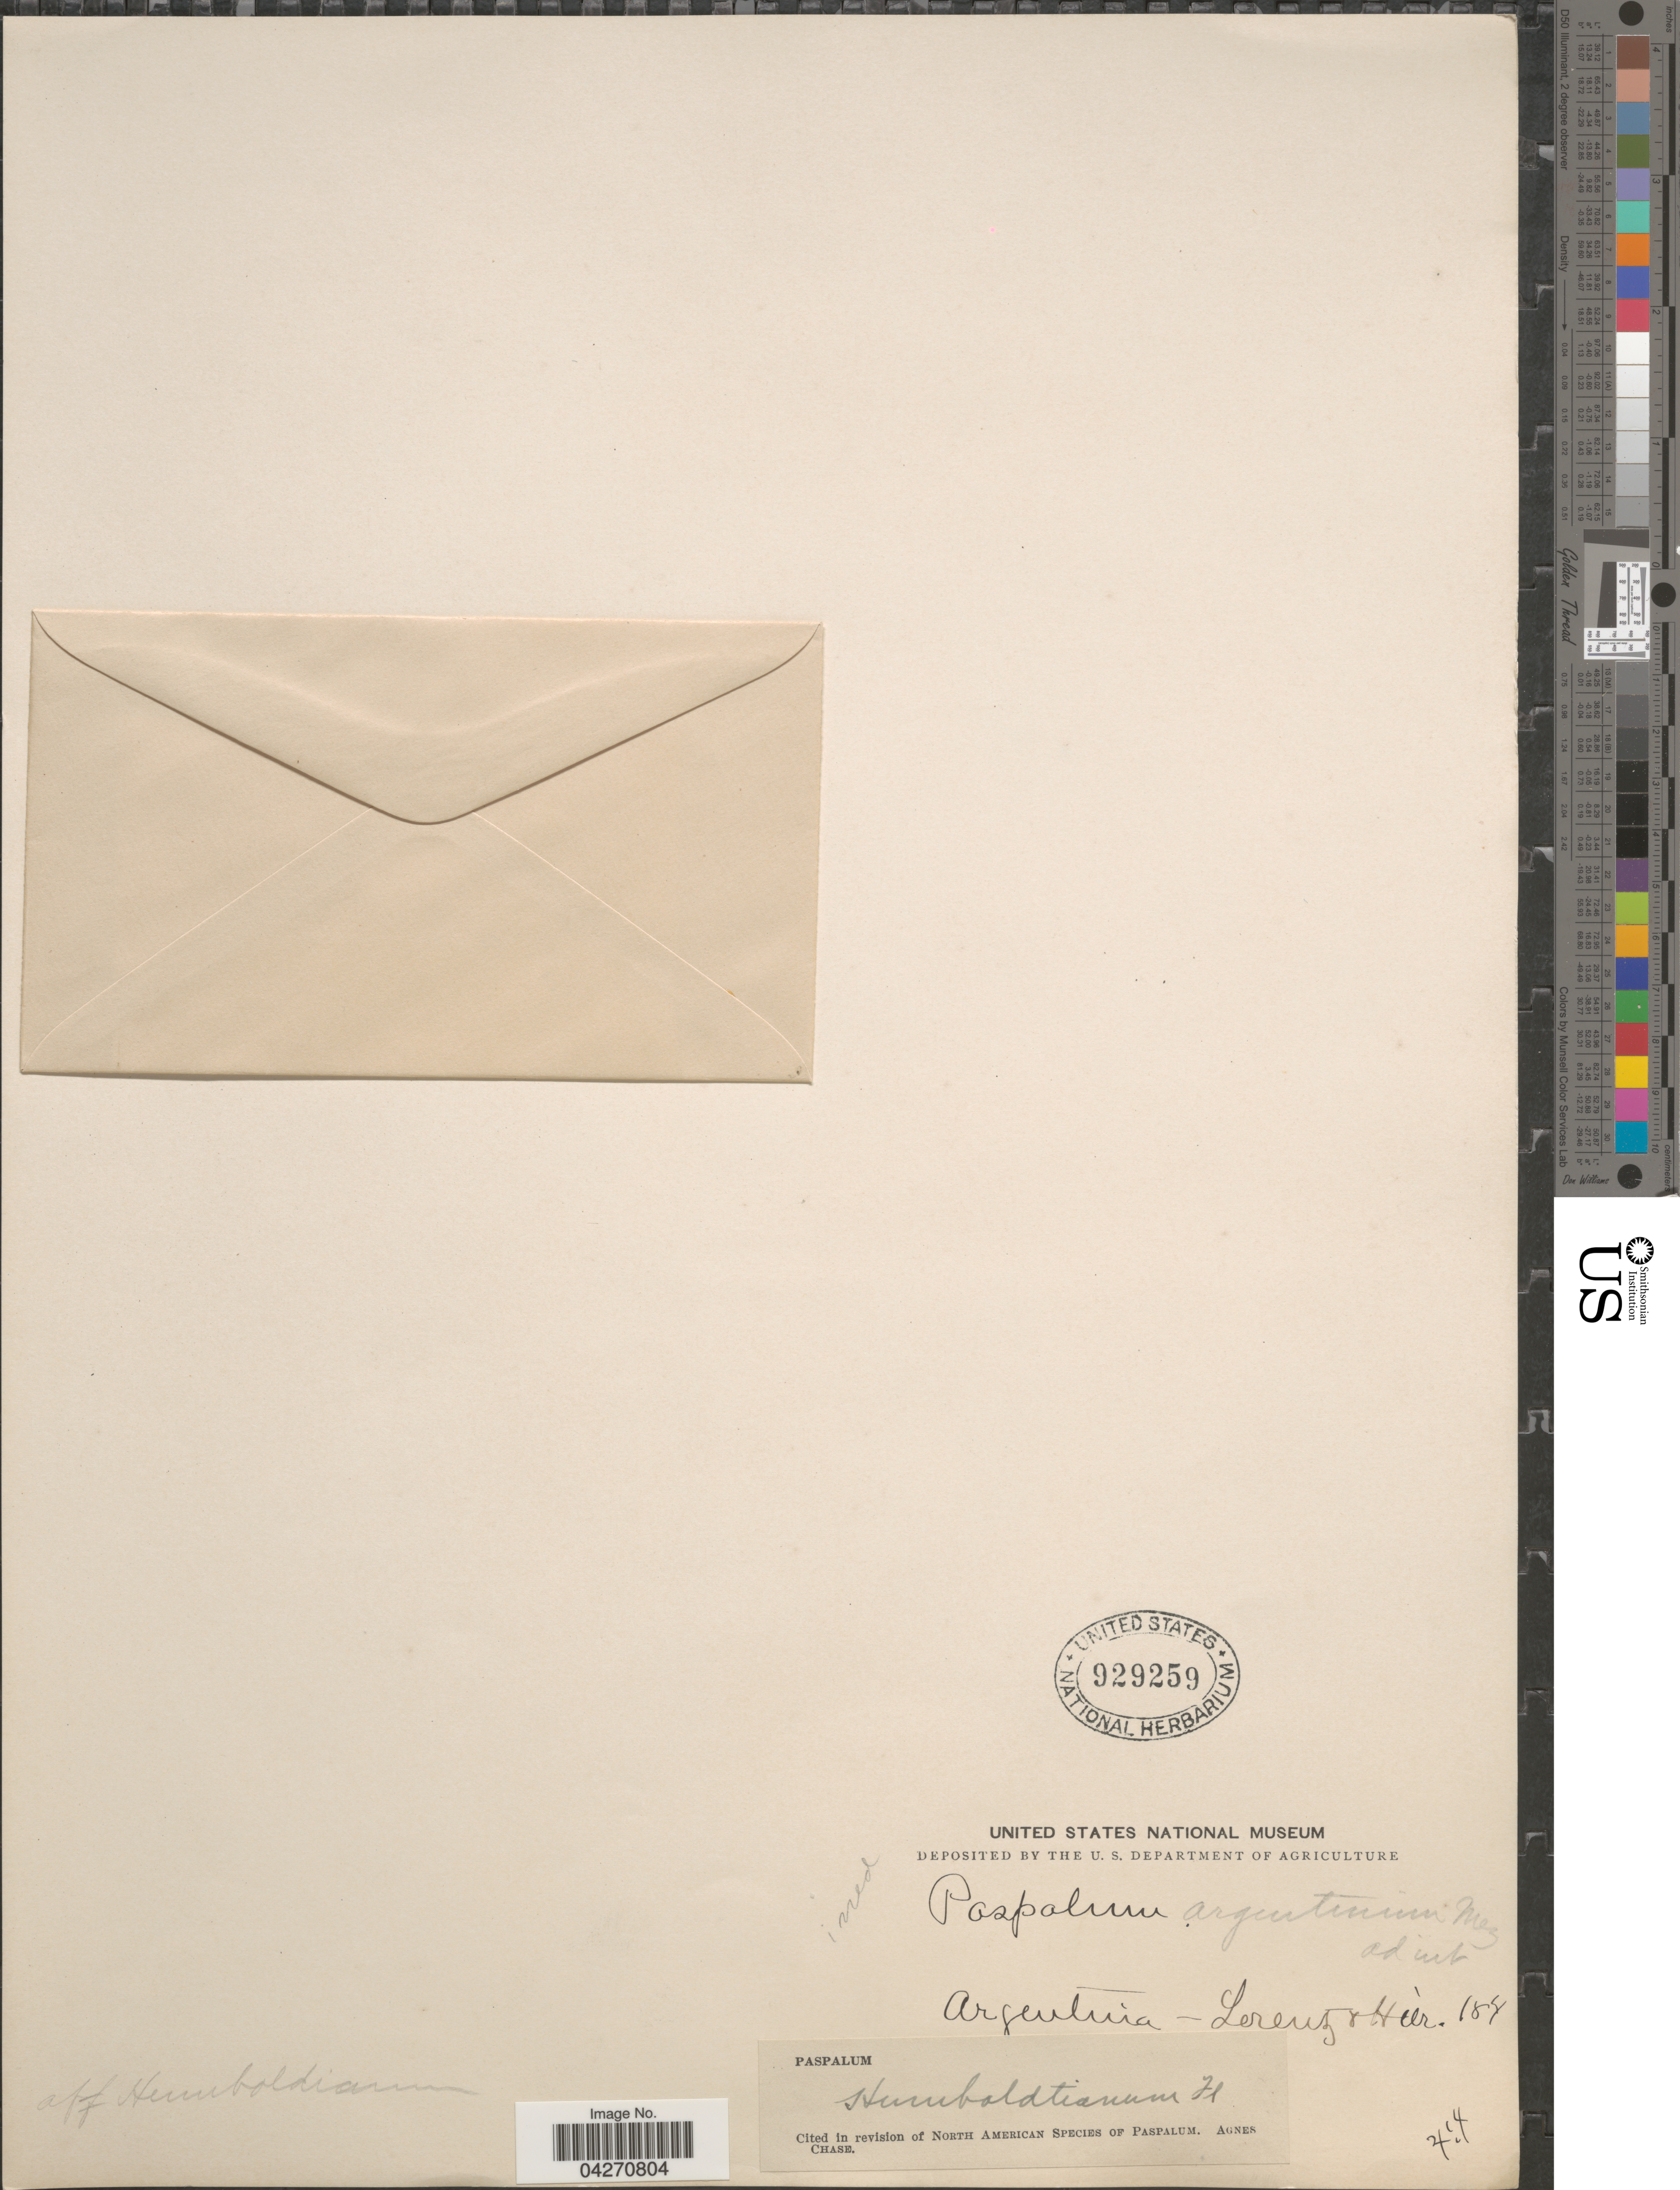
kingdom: Plantae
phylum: Tracheophyta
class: Liliopsida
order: Poales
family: Poaceae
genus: Paspalum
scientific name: Paspalum humboldtianum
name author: Flüggé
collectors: -. Lorentz & Hier.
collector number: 184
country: Argentina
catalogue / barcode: US 929259